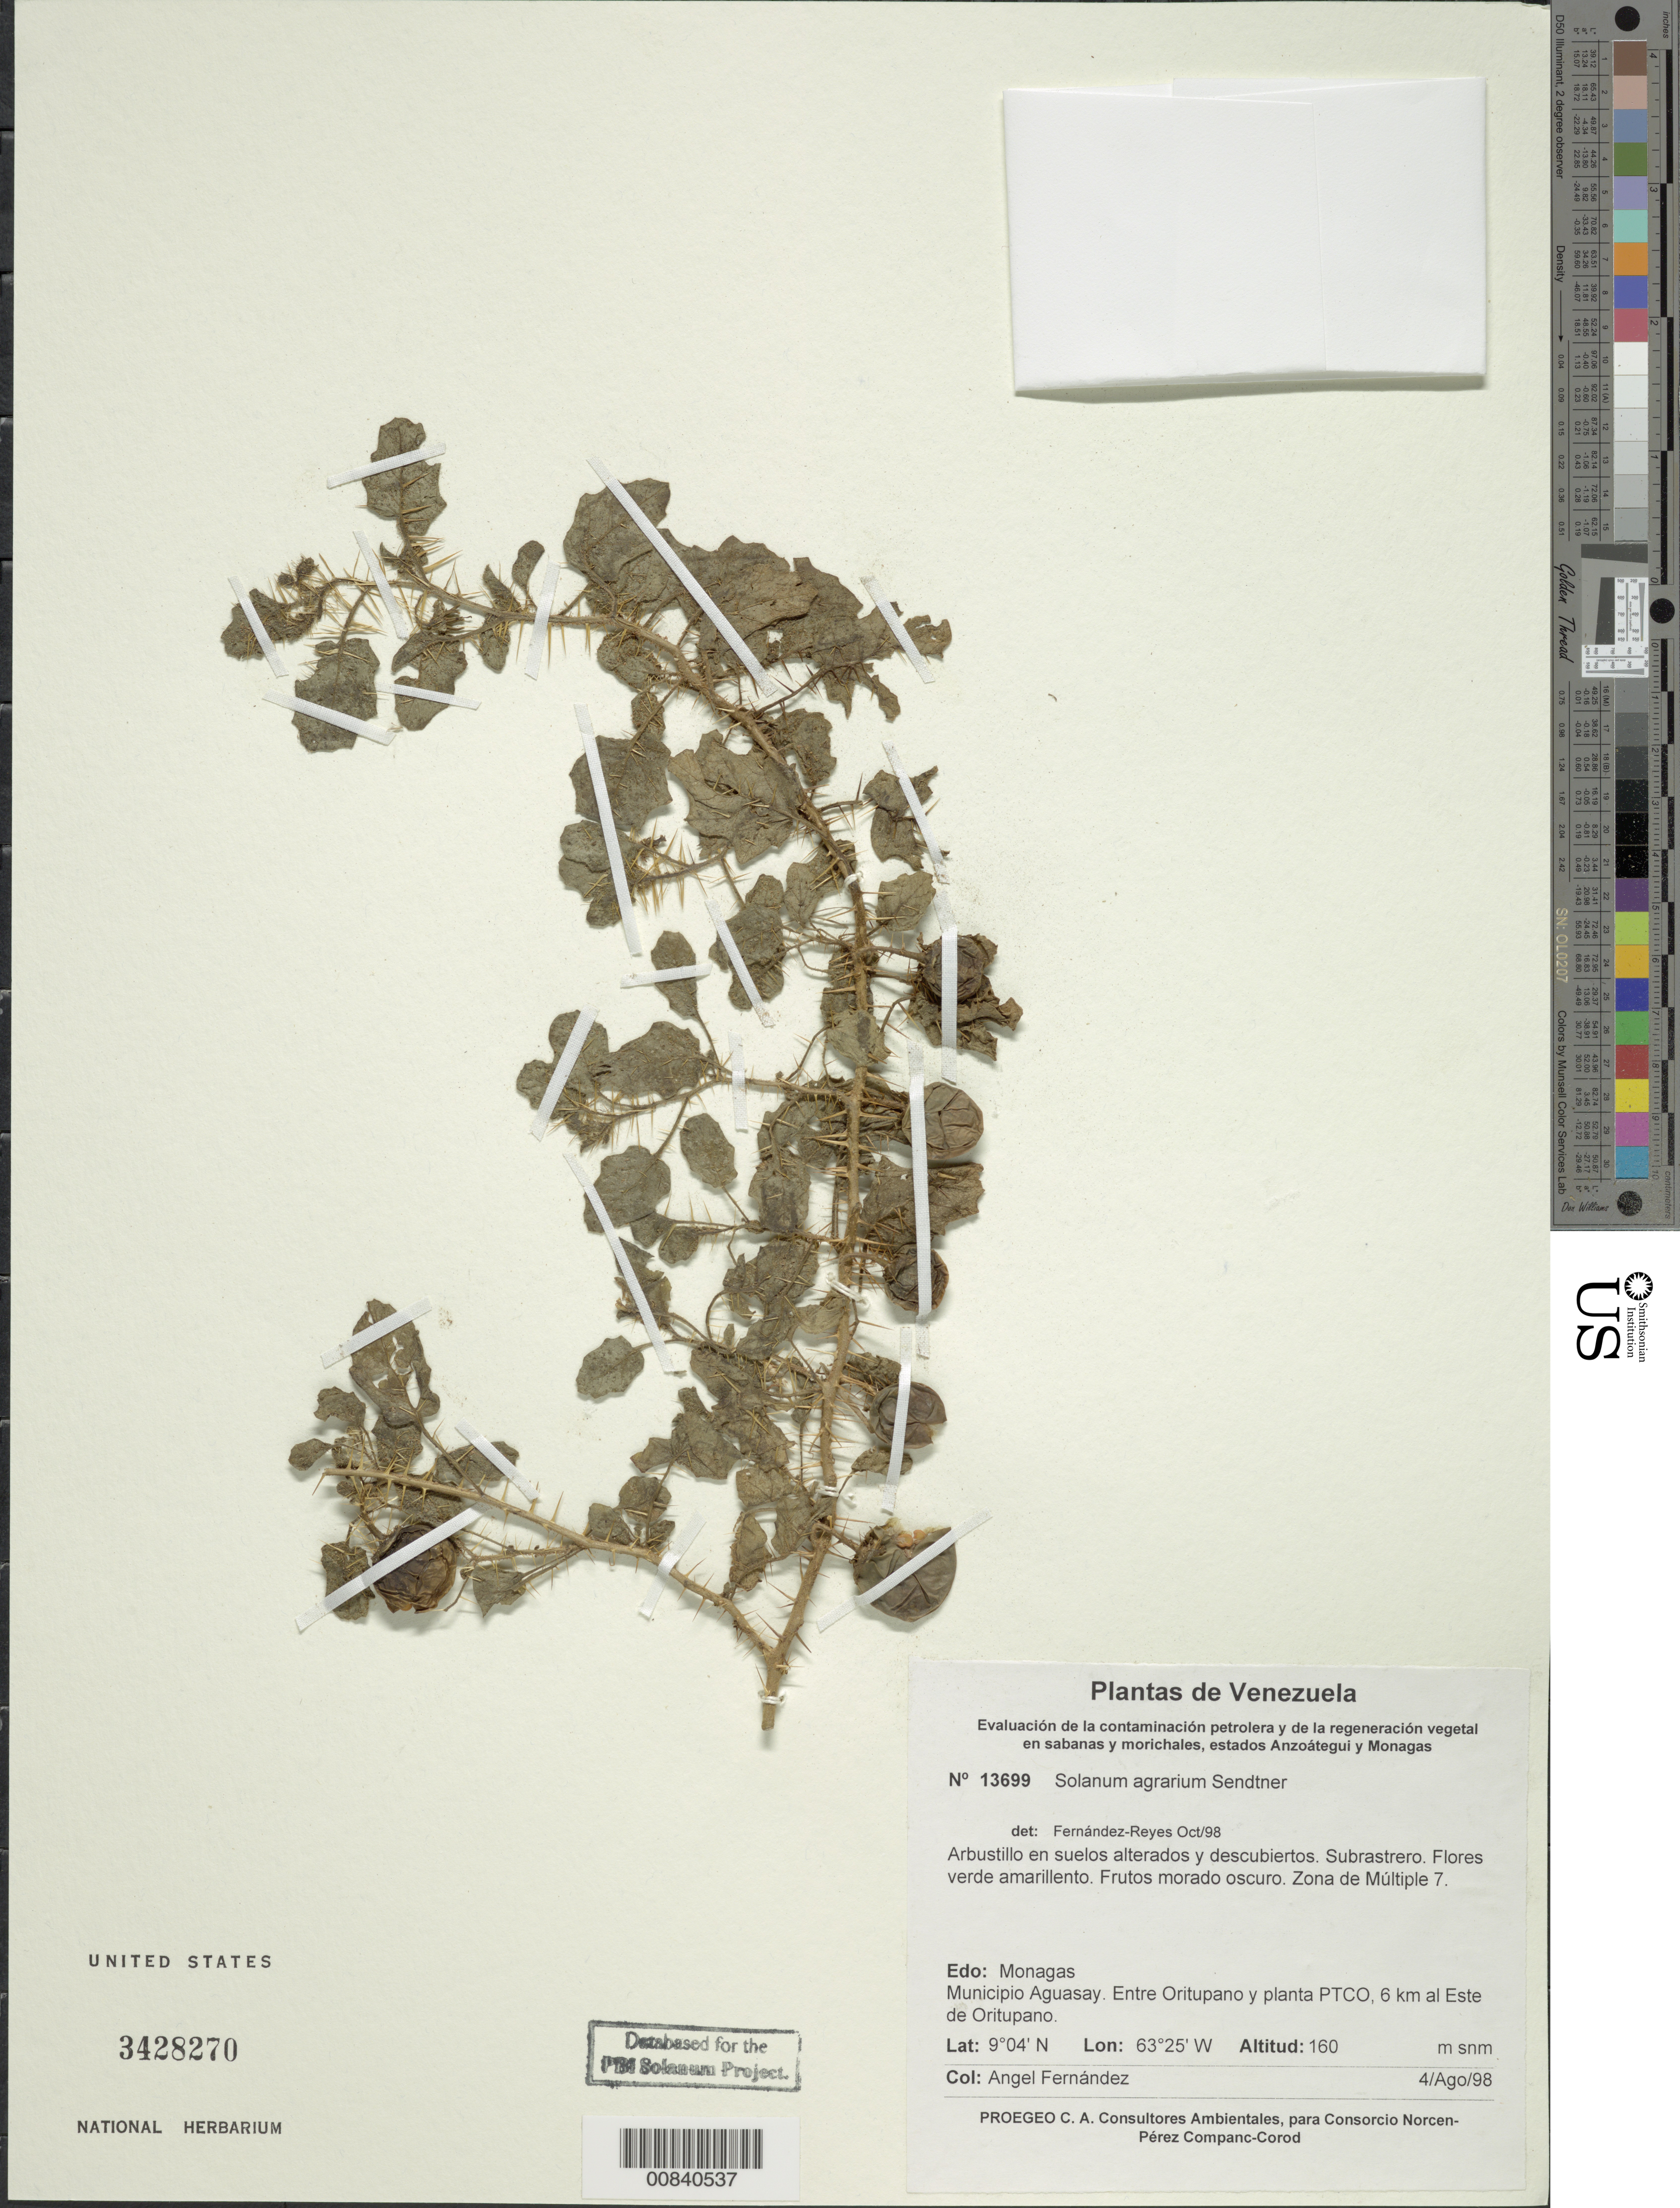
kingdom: Plantae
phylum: Tracheophyta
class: Magnoliopsida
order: Solanales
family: Solanaceae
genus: Solanum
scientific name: Solanum agrarium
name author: Sendtn.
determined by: Fernández Reyes, --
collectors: Á. Fernández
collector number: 13699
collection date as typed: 4 Aug 1998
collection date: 1998-08-04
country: Venezuela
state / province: Monagas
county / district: Aguasay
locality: Entre Oritupano y planta PTCO, 6 km al Este de Oritupano.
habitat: Suelos alterados y descubiertos.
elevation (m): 160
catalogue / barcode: US 3428270